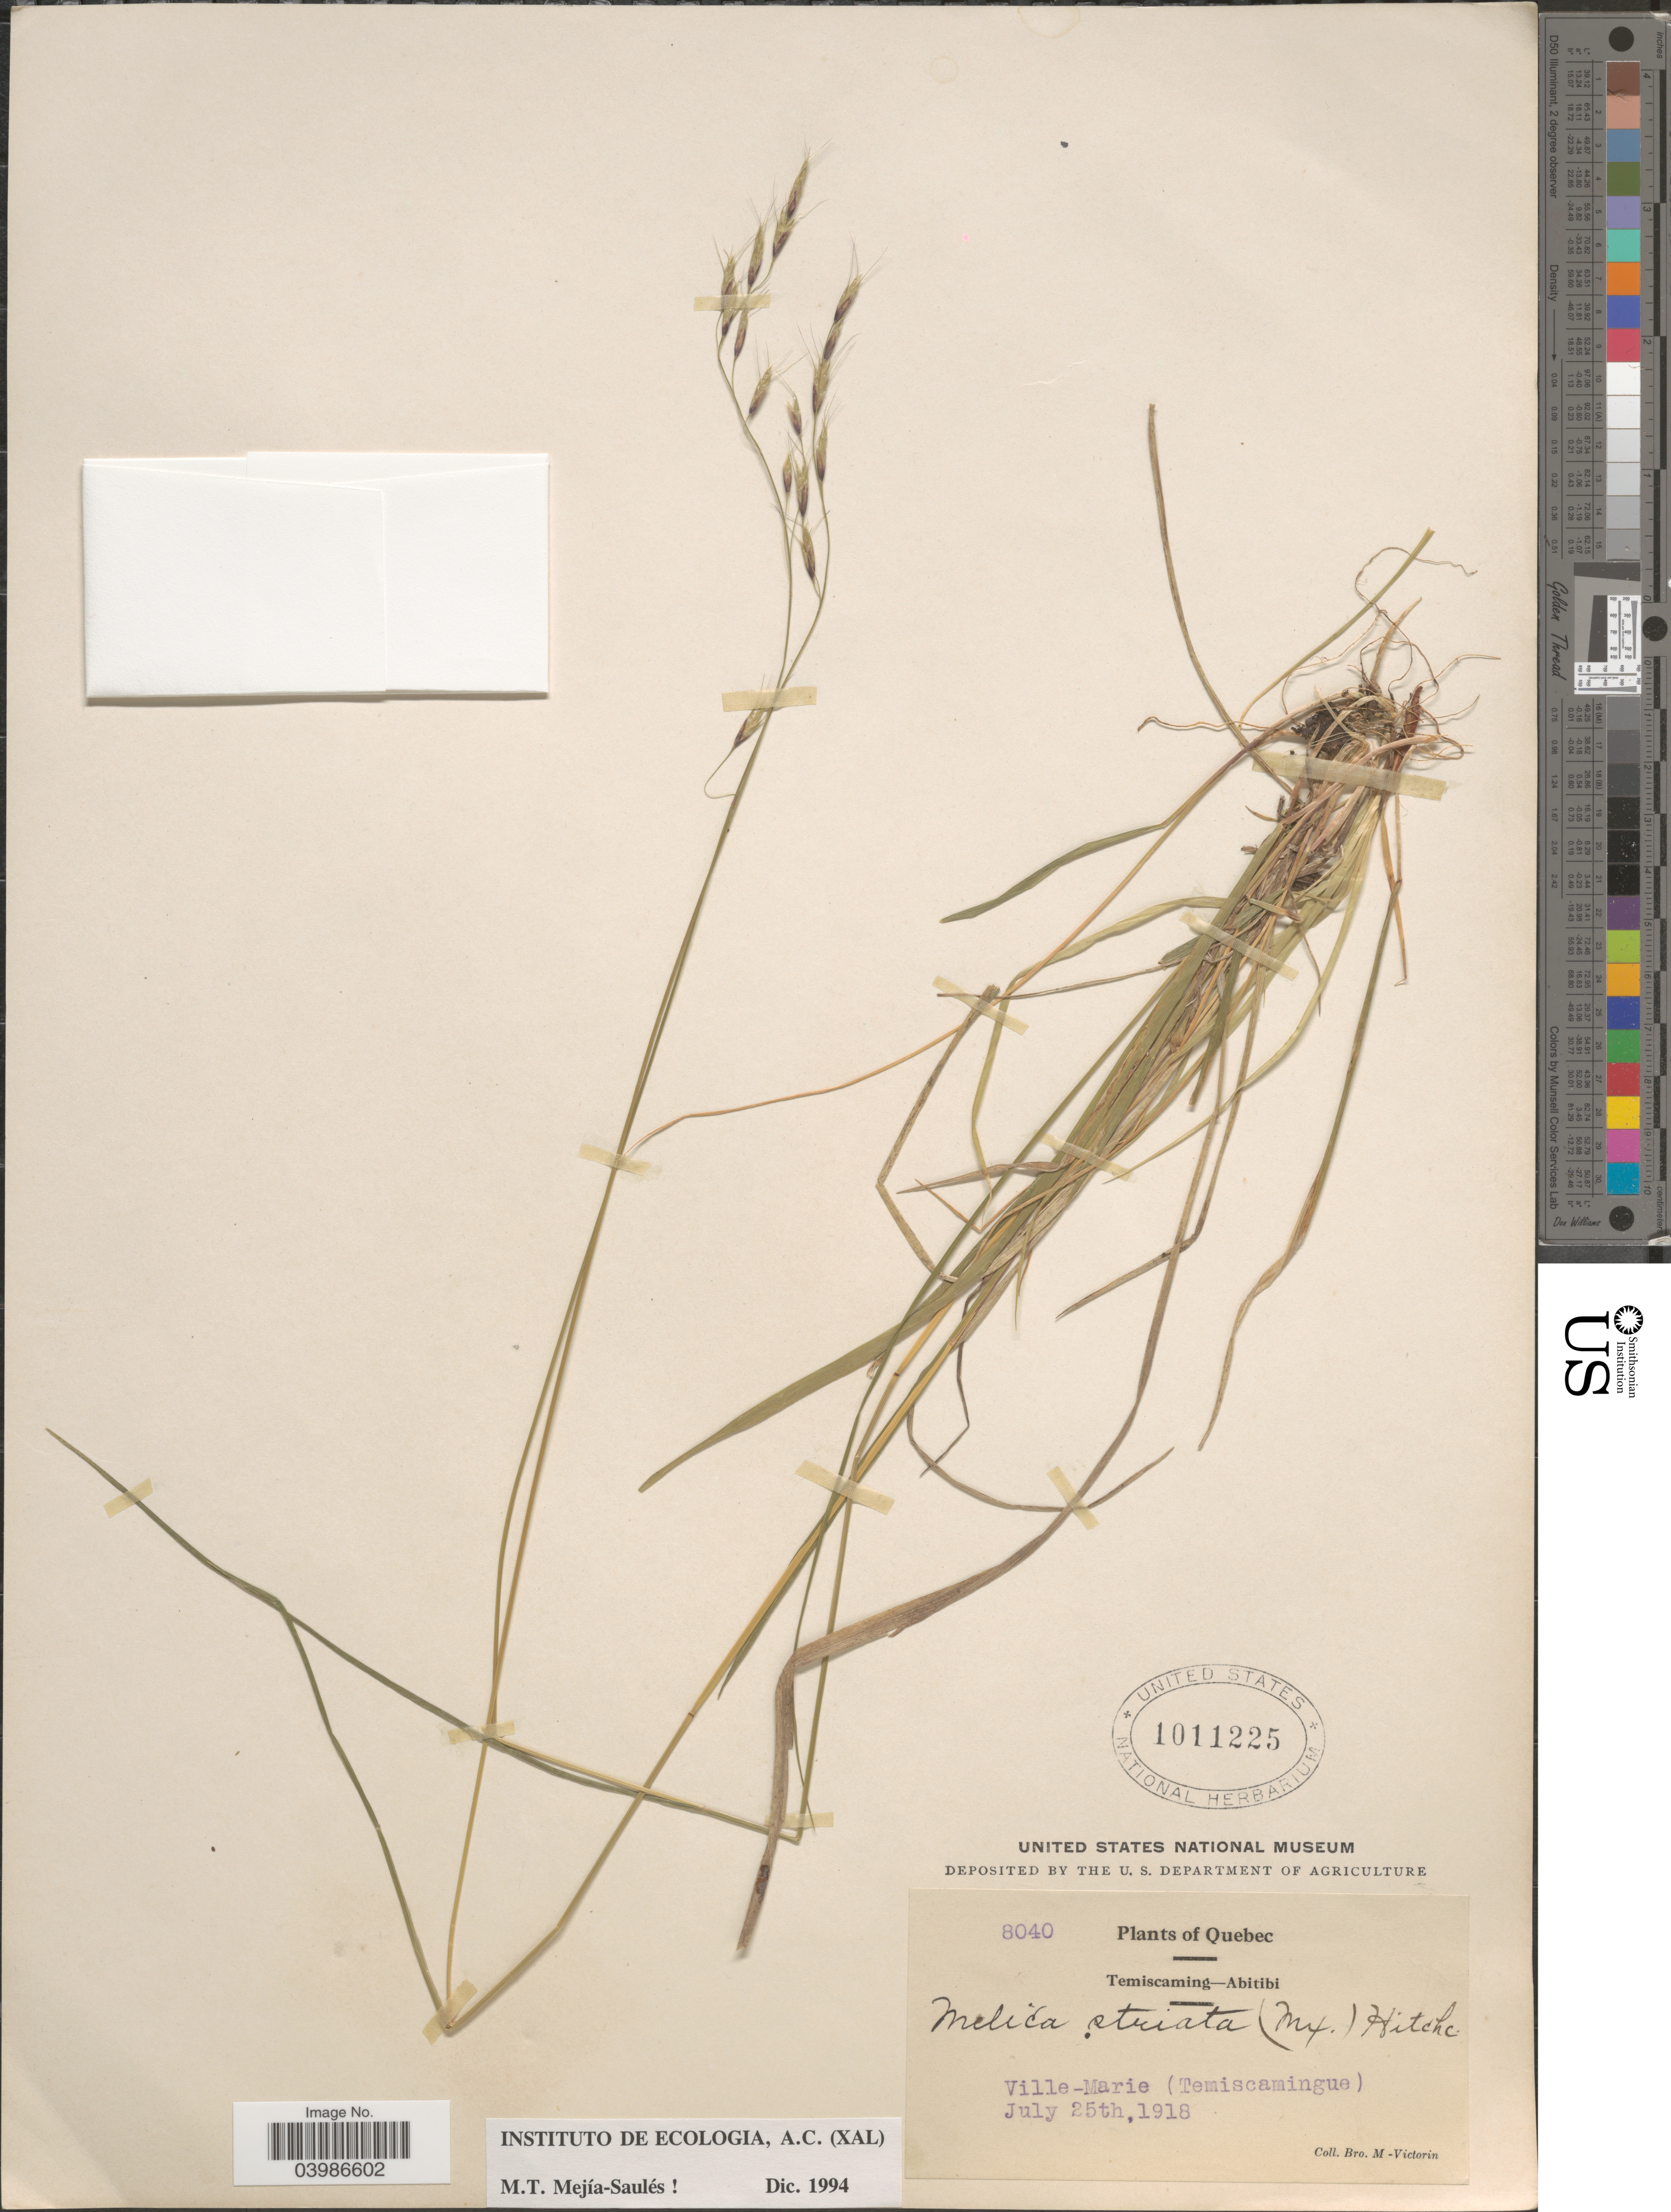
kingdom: Plantae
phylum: Tracheophyta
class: Liliopsida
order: Poales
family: Poaceae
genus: Melica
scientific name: Melica striata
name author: Hitchc.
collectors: Fr. Marie-Victorin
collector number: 8040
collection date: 1918-07-25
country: Canada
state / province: Quebec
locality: Temiscaming-Abitibi. Ville-Marie (Temiscamingue).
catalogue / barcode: US 1011225